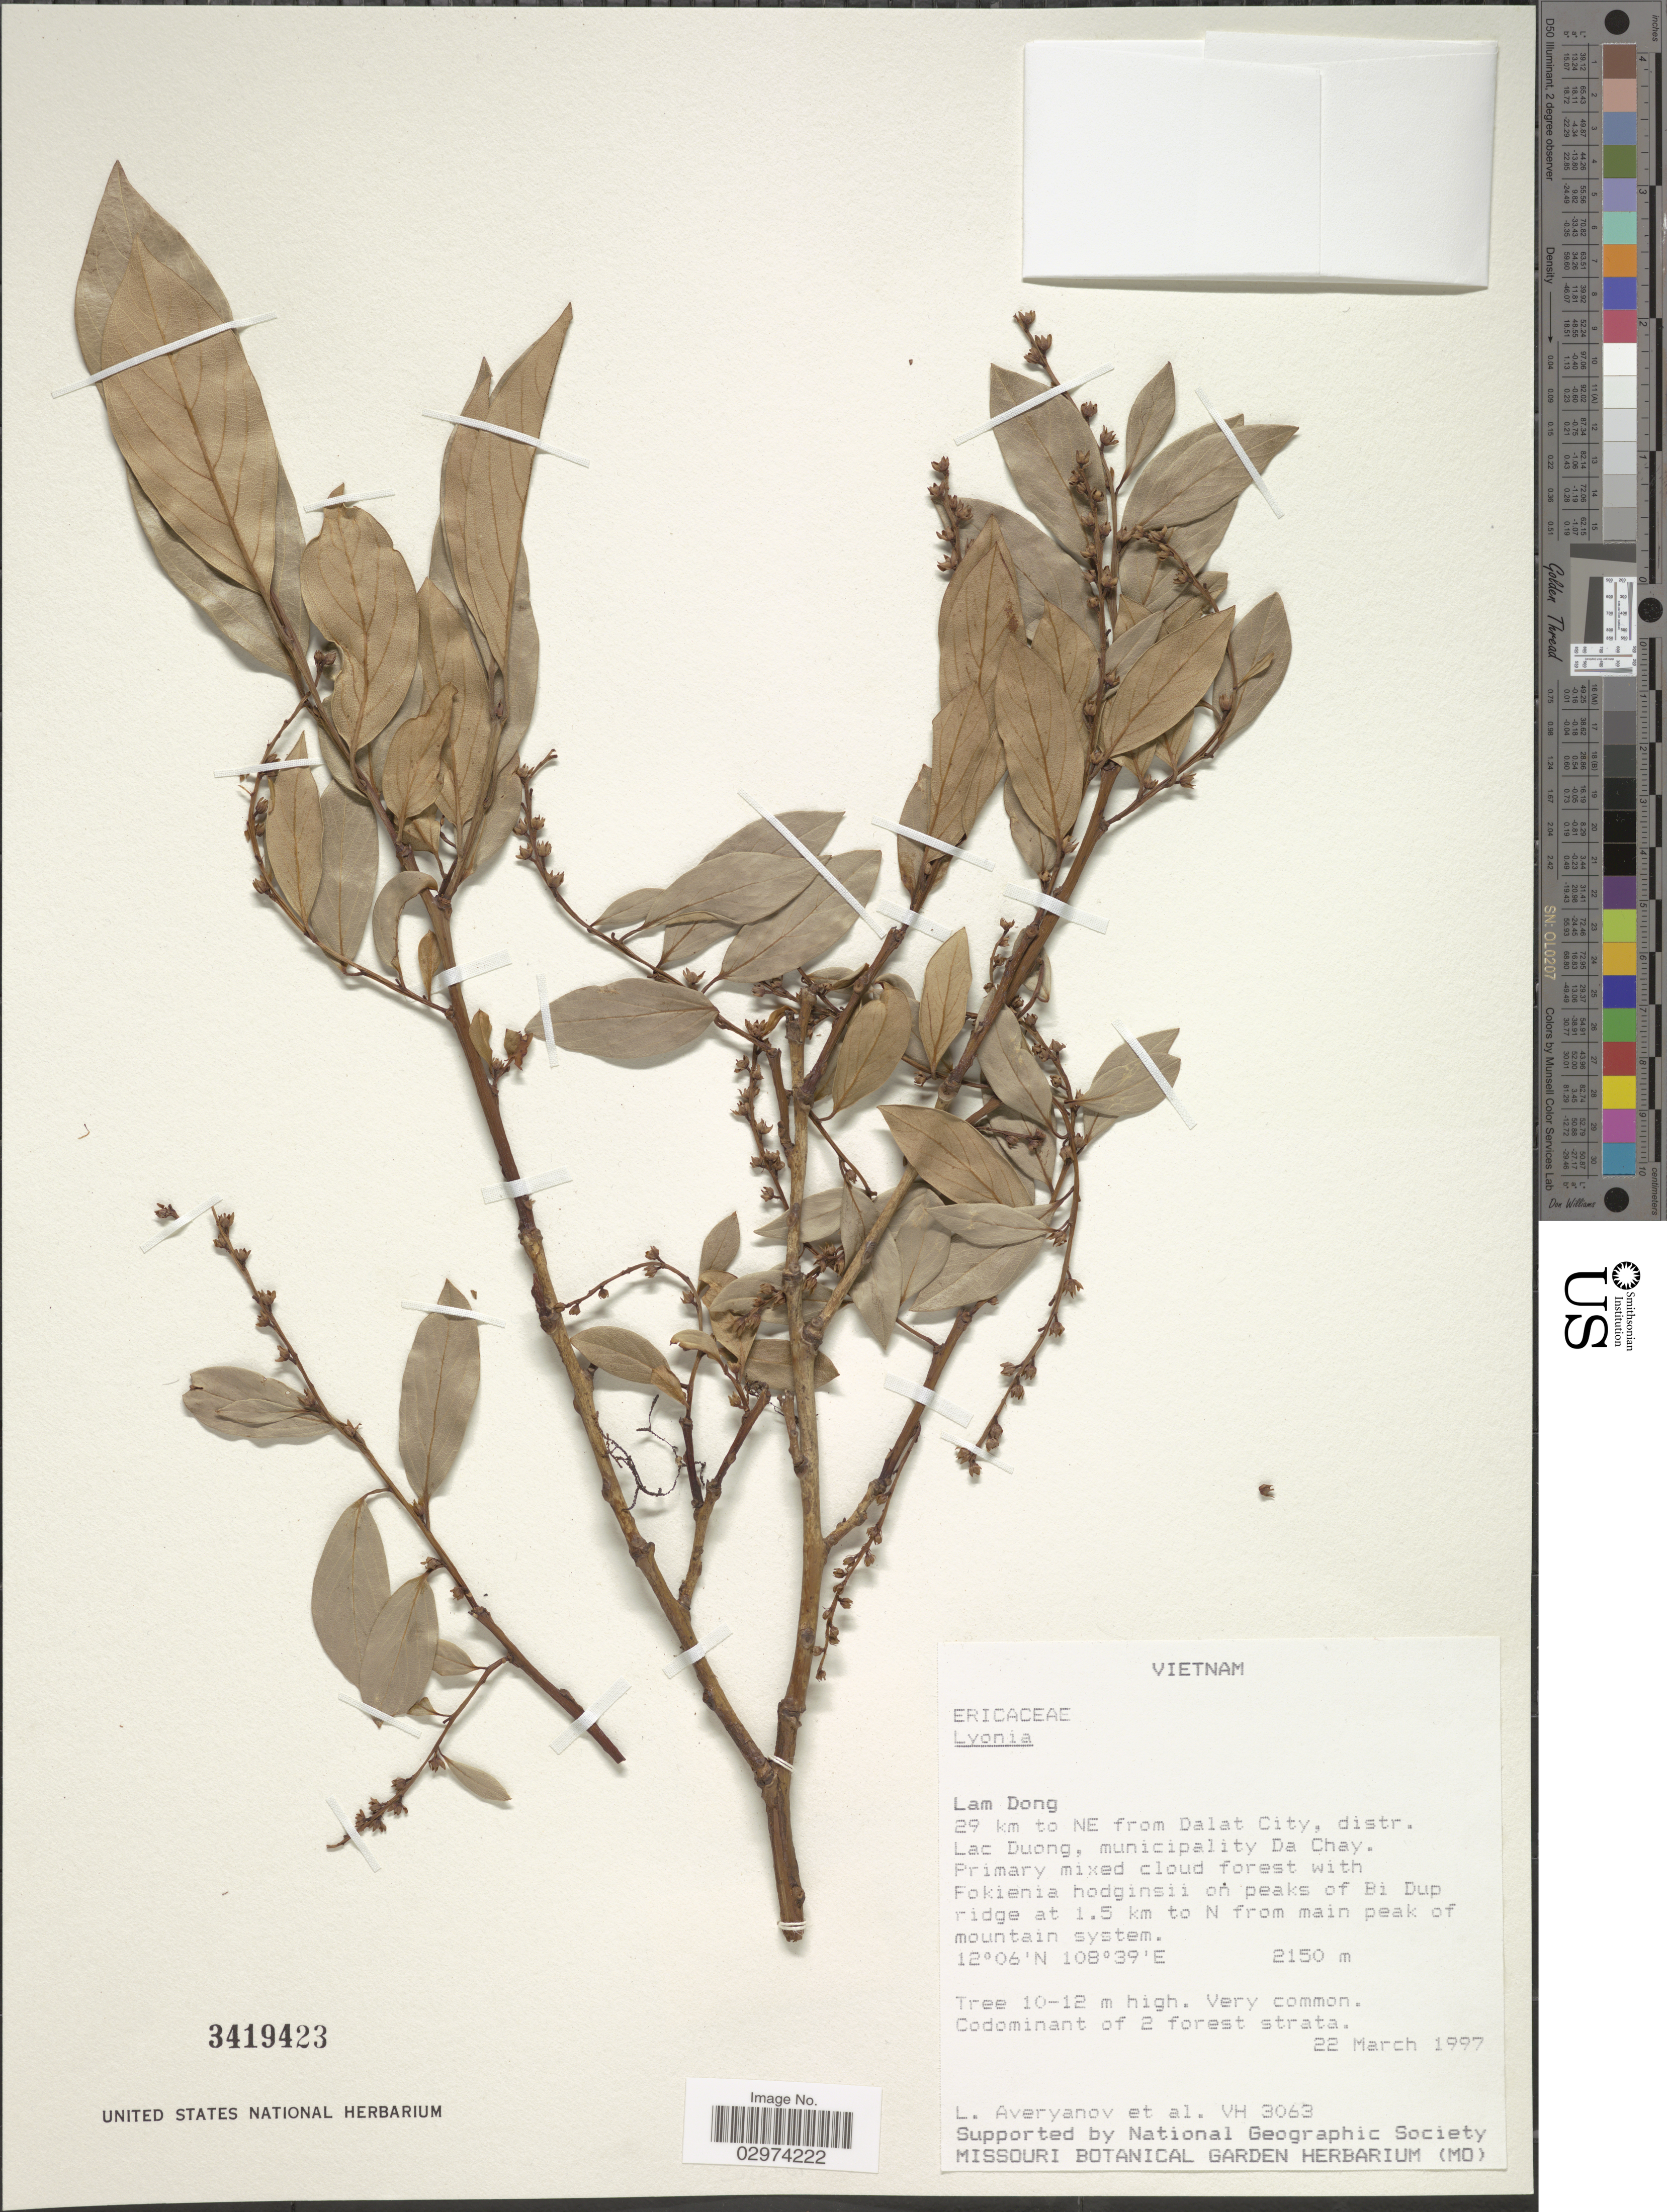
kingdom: Plantae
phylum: Tracheophyta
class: Magnoliopsida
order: Ericales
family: Ericaceae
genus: Lyonia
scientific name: Lyonia sp.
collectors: L. Averyanov & et al.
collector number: VH3063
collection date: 1997-03-22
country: Vietnam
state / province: Lam Dong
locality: Lam Dong. 29 km to NE from Dalat City, distr. Lac Duong, municipality Da Chay. Primary mixed cloud forest with Fokienia hodginsii on peaks of Bi Dup ridge 1.5 km to N from main peak of mountain system.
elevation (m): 2150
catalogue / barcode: US 3419423